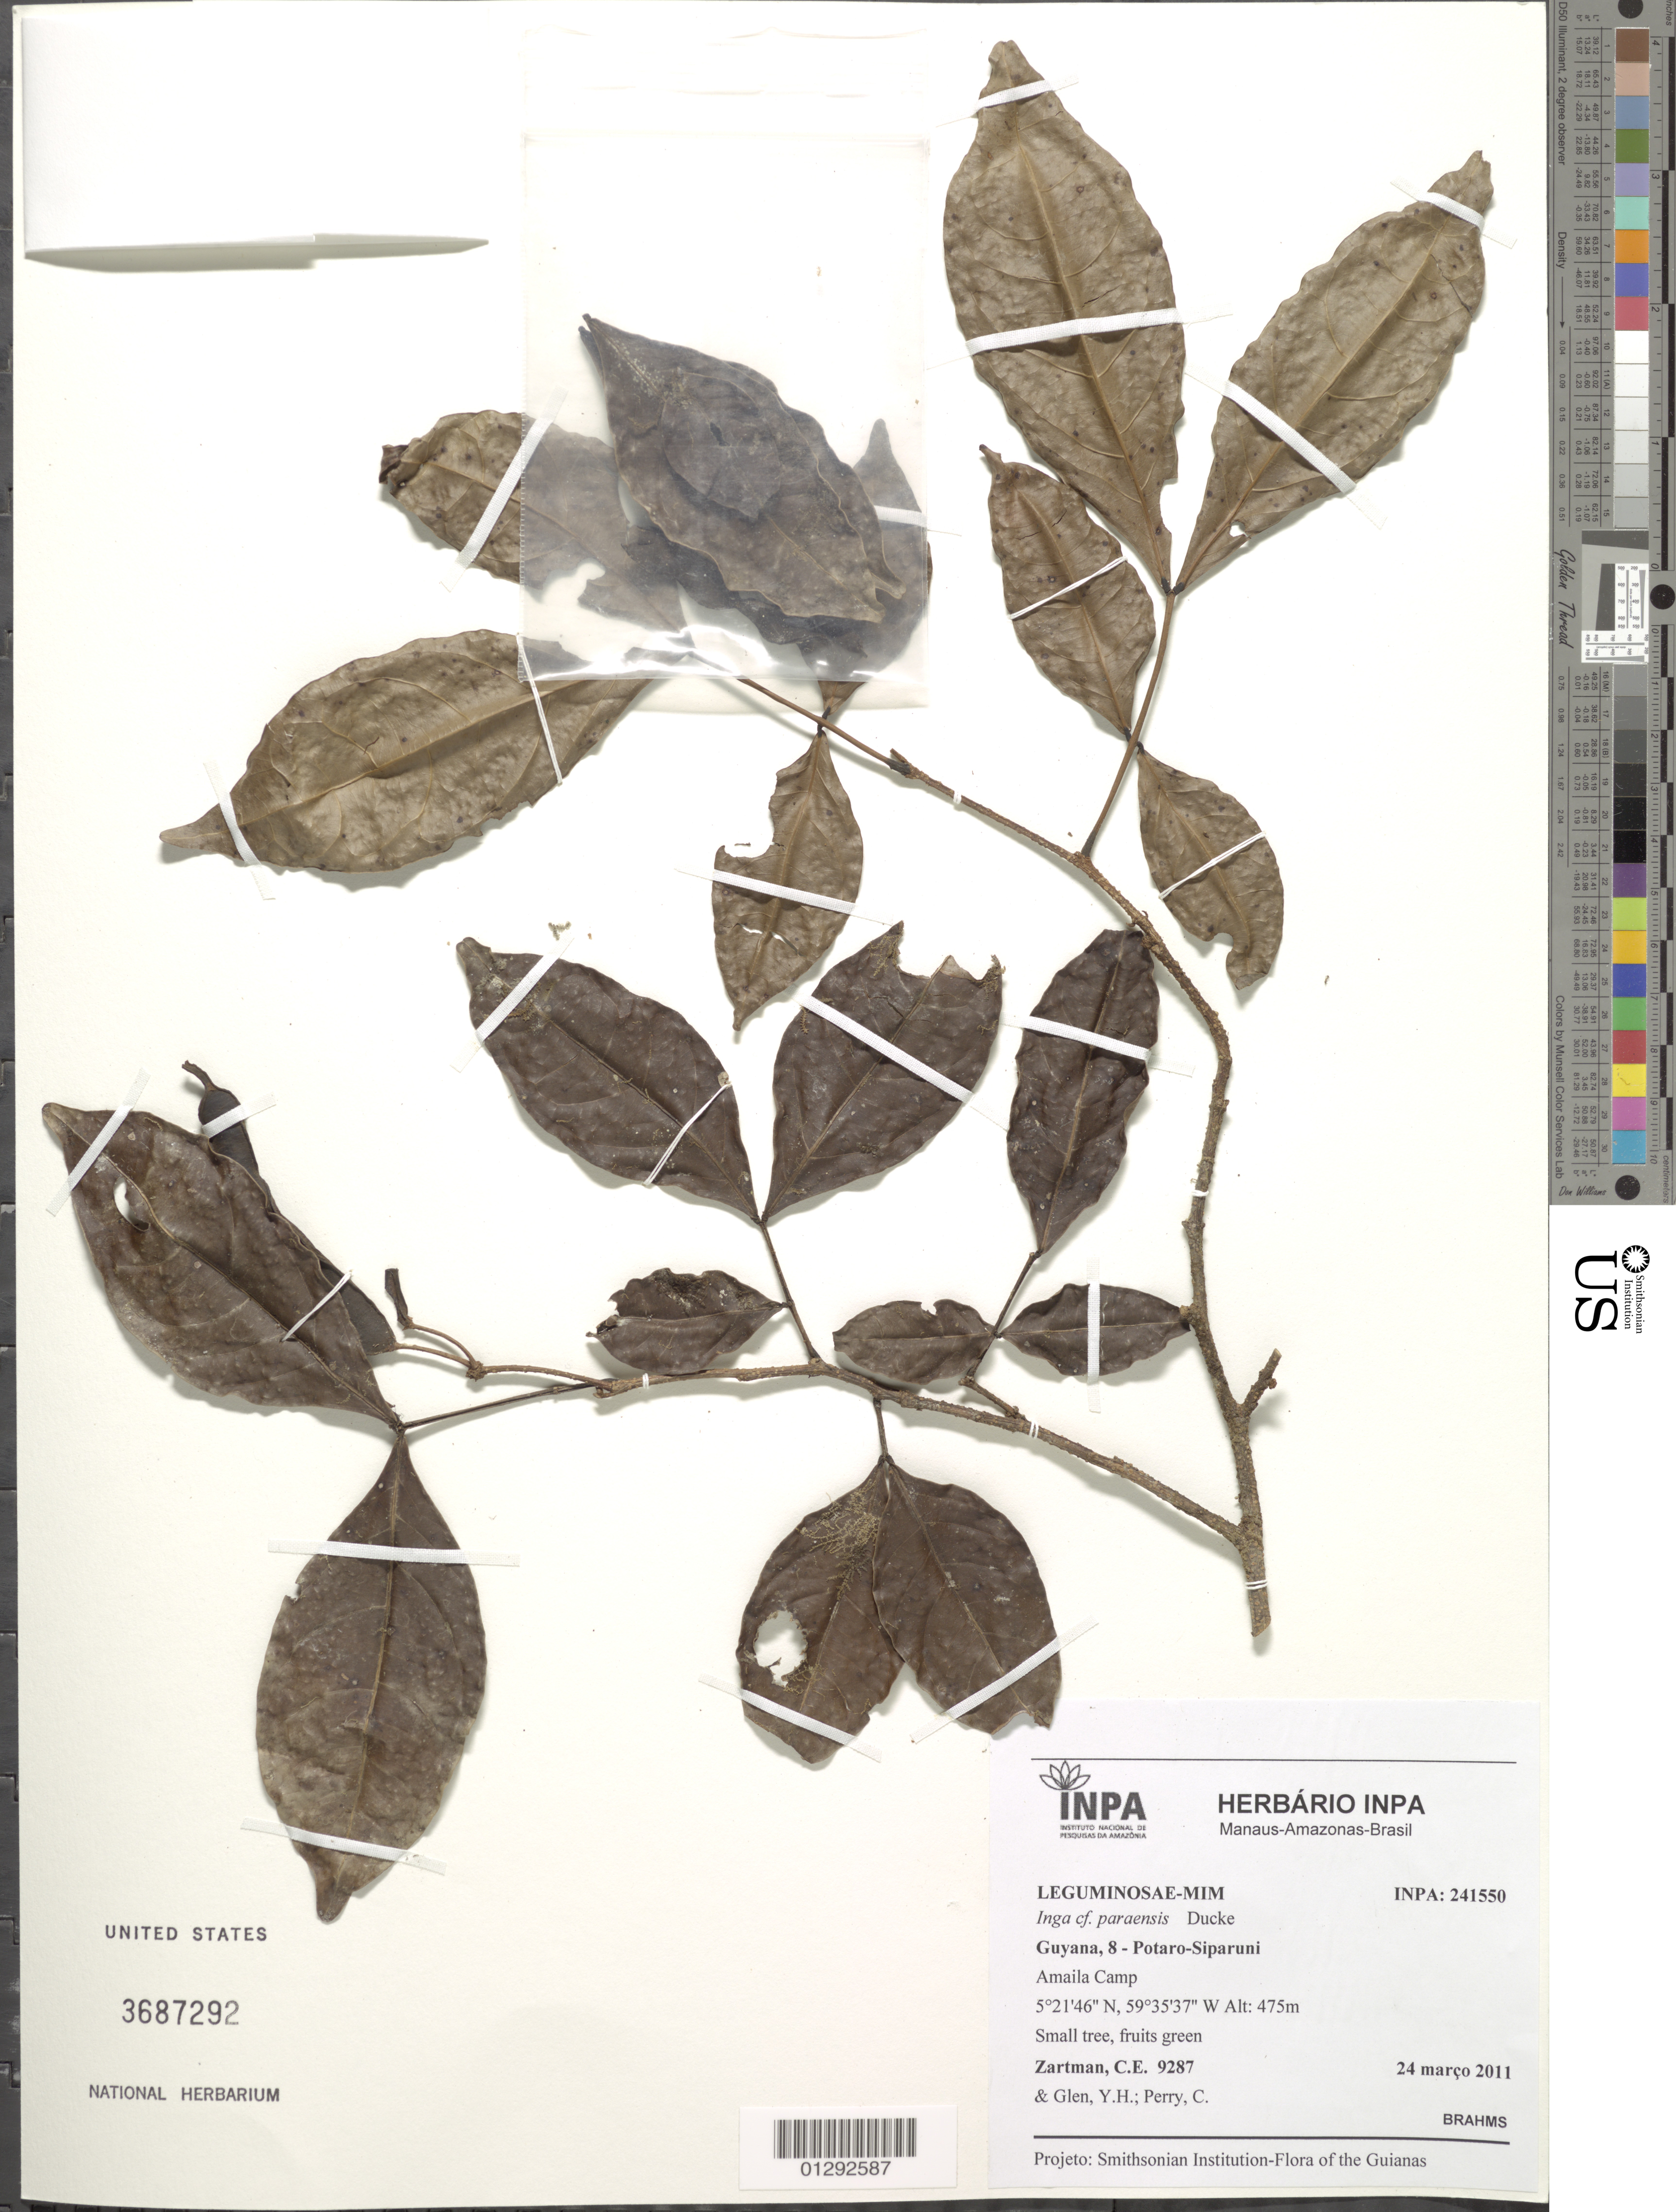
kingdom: Plantae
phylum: Tracheophyta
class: Magnoliopsida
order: Fabales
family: Fabaceae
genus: Inga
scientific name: Inga paraensis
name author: Ducke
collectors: C. Zartman, Y. Glen & C. Perry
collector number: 9287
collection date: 2011-03-24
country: Guyana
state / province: Potaro-Siparuni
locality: Amaila Camp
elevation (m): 475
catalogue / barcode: US 3687292